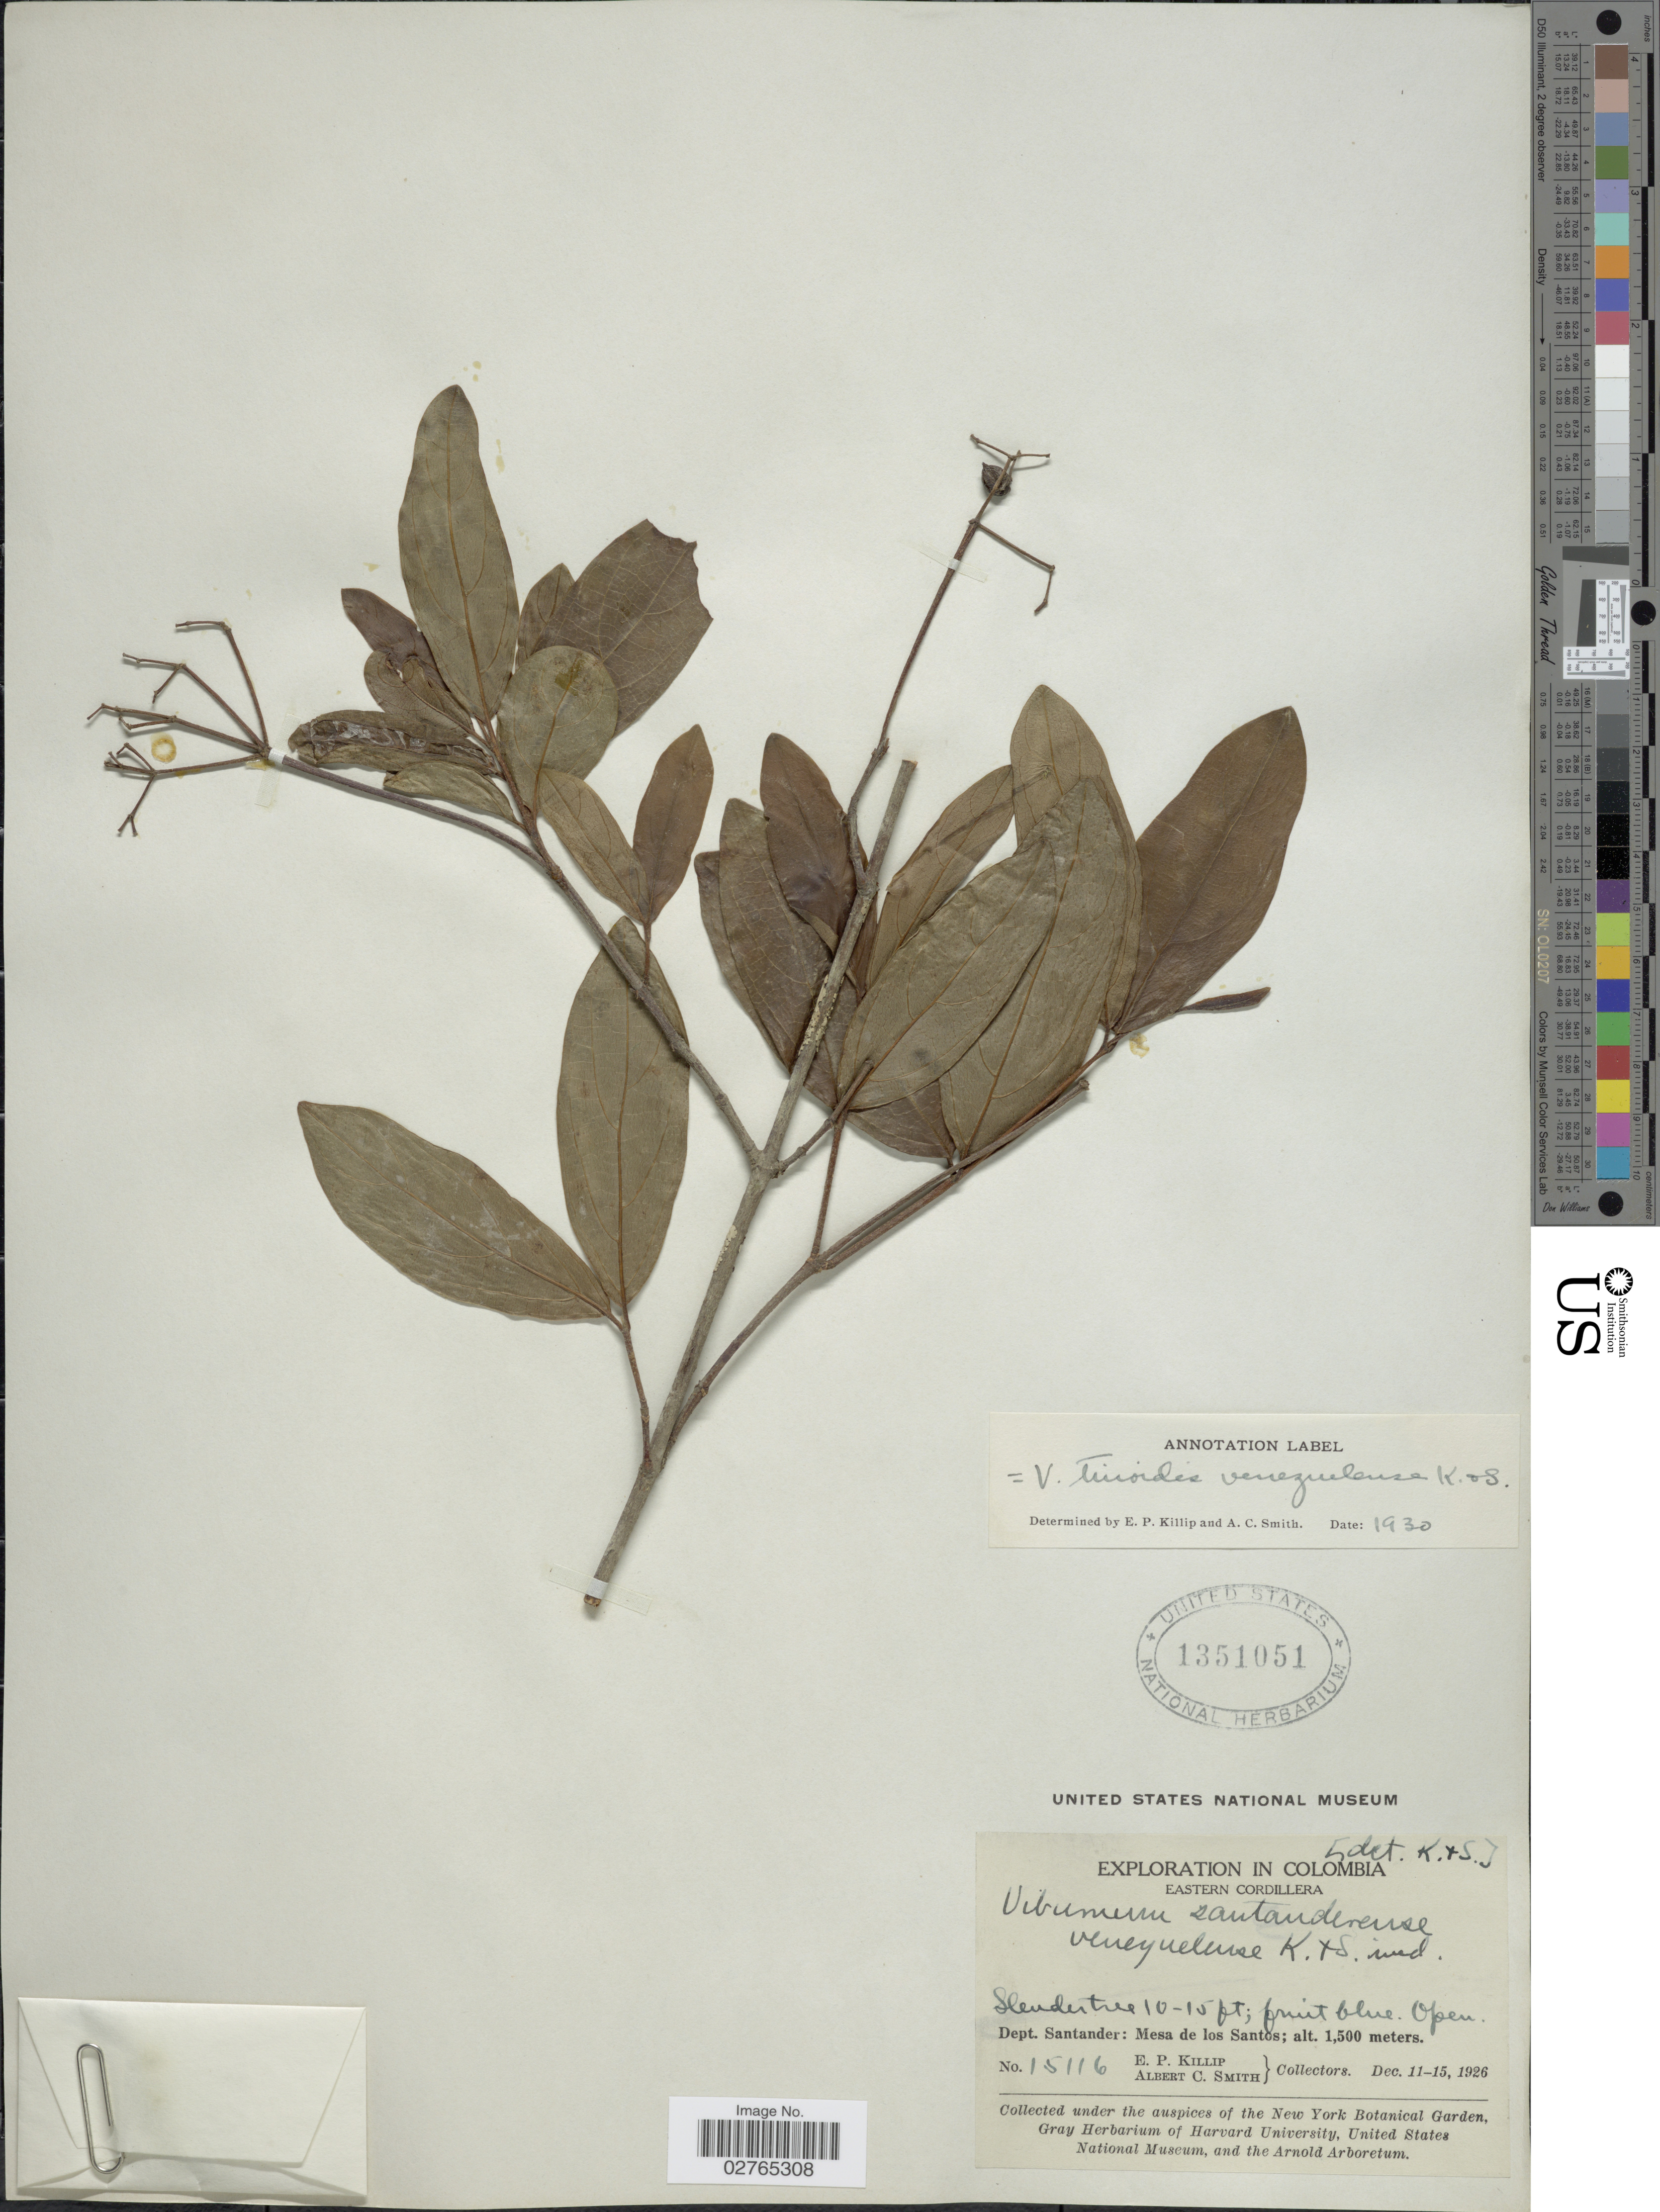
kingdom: Plantae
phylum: Tracheophyta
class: Magnoliopsida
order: Dipsacales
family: Viburnaceae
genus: Viburnum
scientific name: Viburnum tinoides var. venezuelense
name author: L. f.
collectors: E. P. Killip & A. C. Smith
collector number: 15116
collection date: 1926-12-11/1926-12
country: Colombia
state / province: Santander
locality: Eastern Cordillera. Dept. Santander: Mesa de los Santos.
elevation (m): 1500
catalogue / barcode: US 1351051